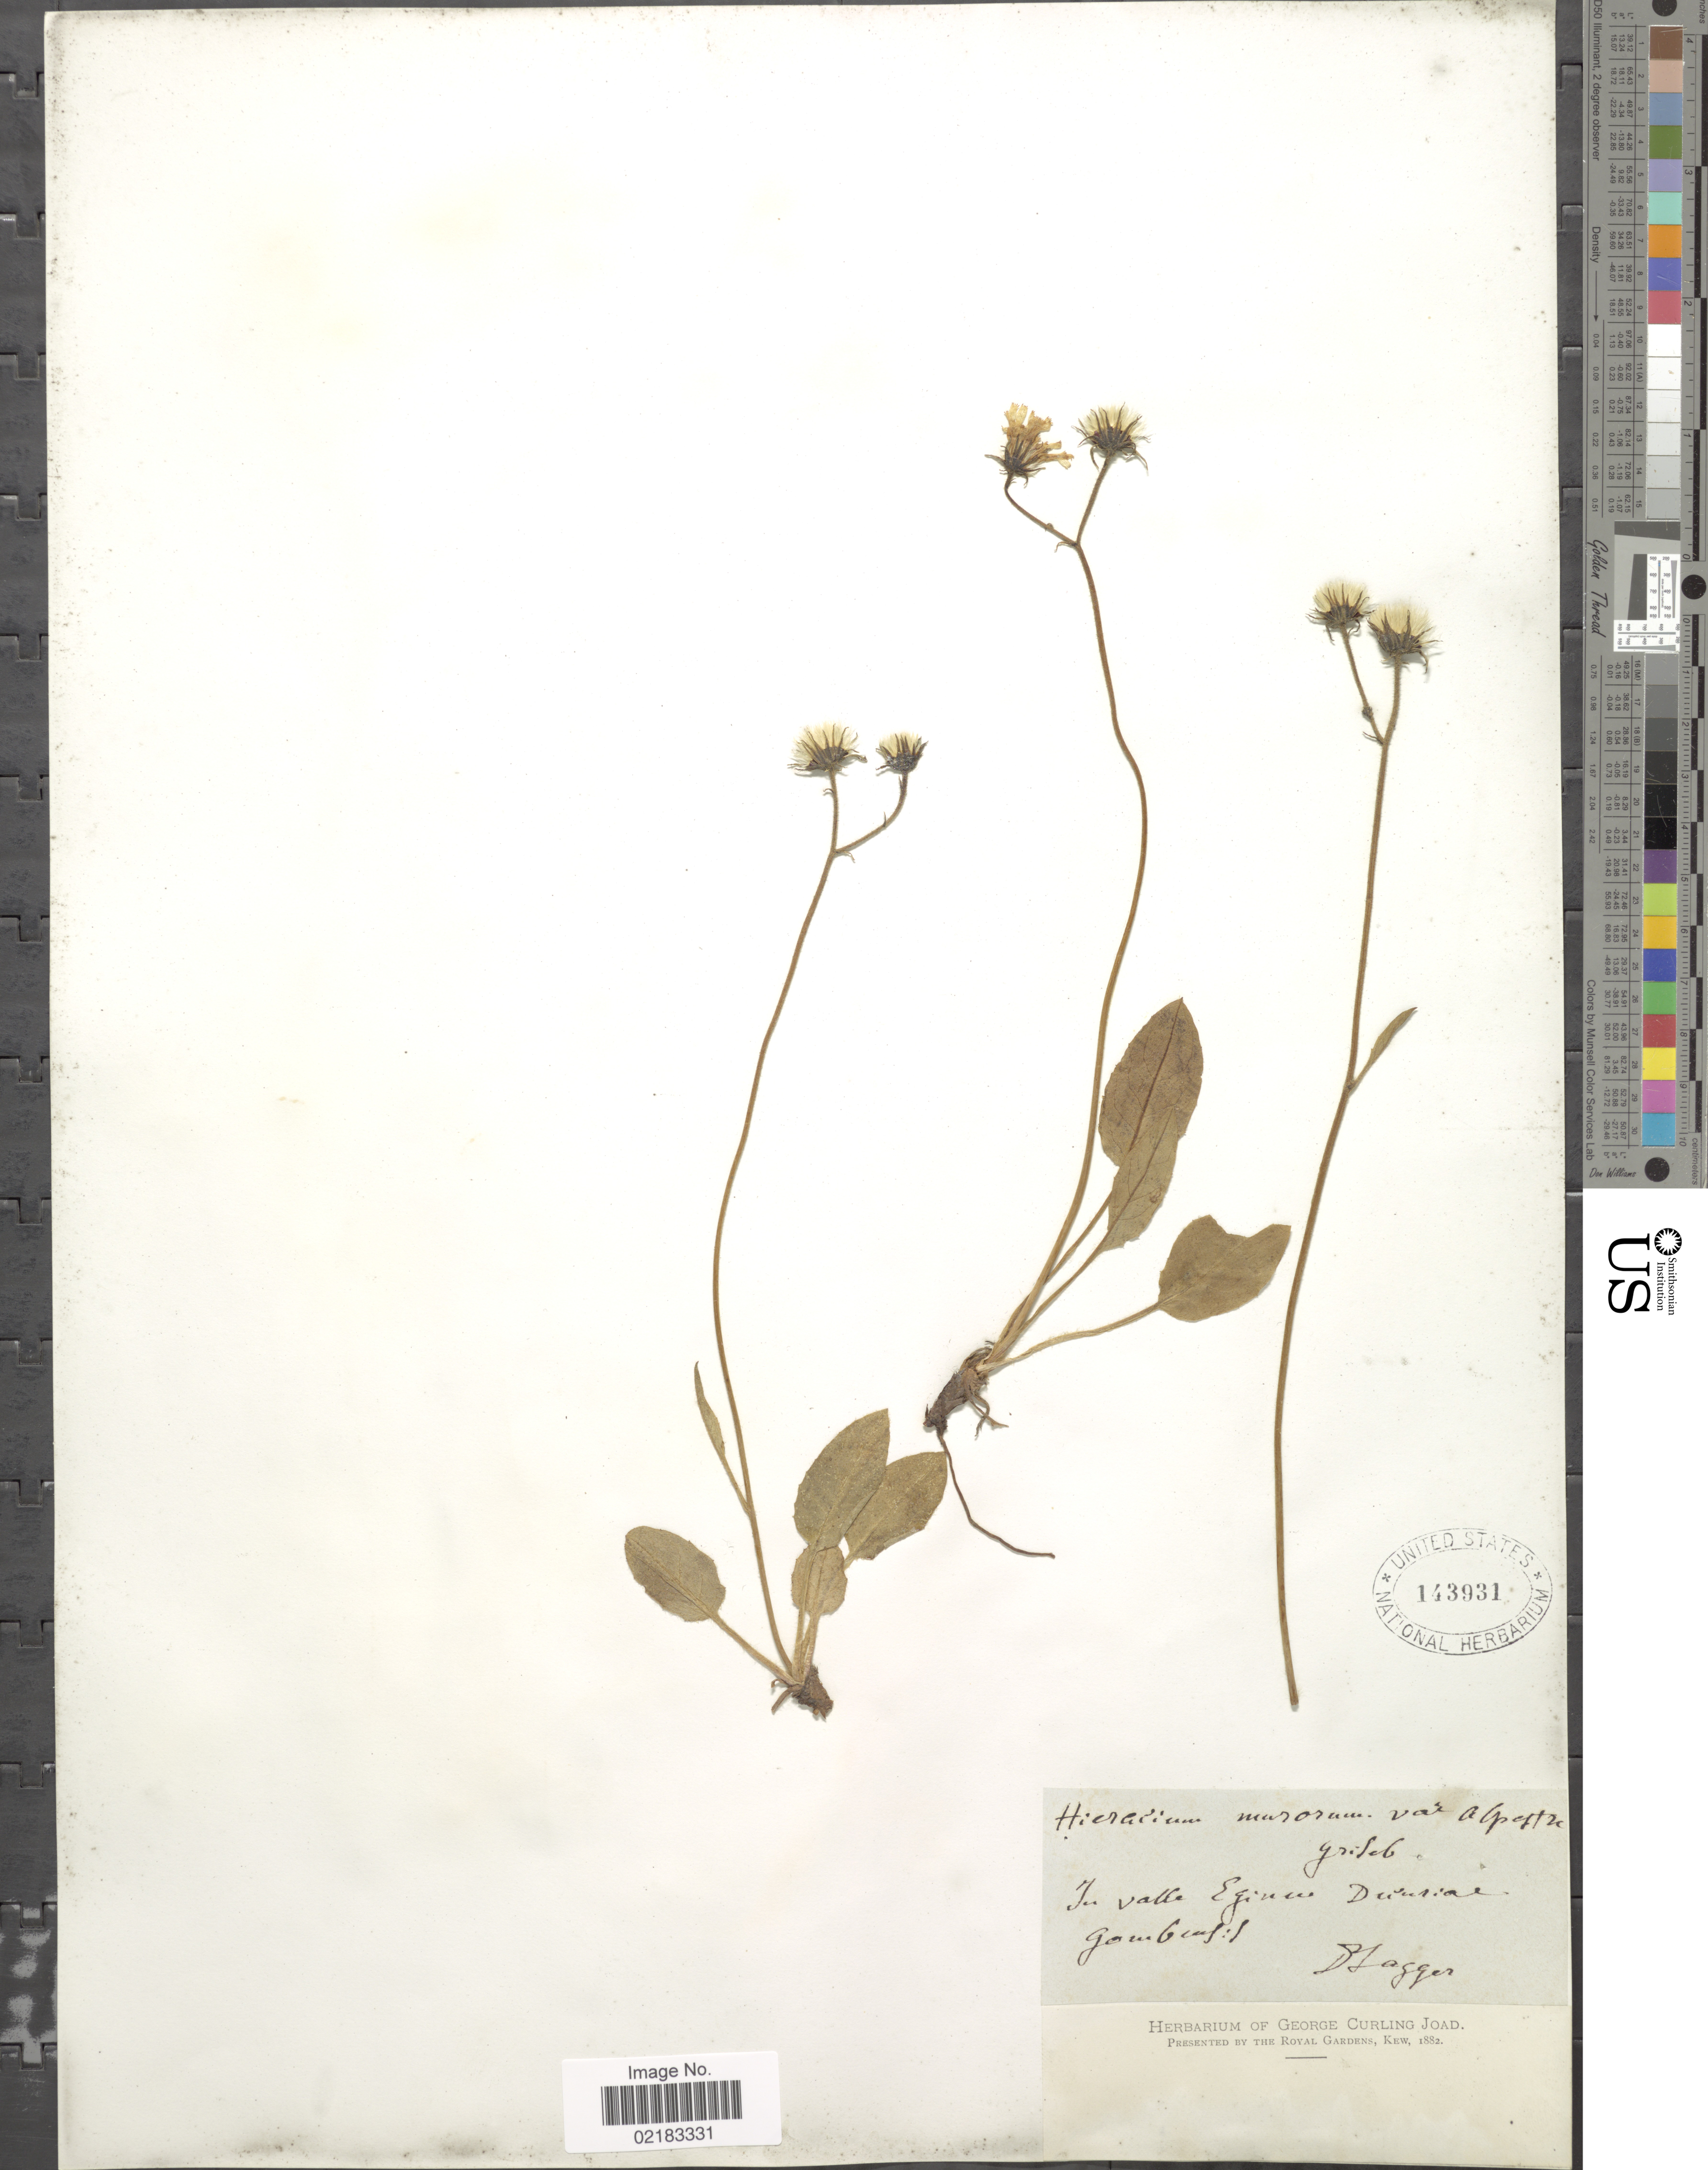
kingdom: Plantae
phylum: Tracheophyta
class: Magnoliopsida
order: Asterales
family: Asteraceae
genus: Hieracium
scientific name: Hieracium murorum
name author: L.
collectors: F. J. Lagger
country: Switzerland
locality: In valle Eginen Durmiae Gombeasis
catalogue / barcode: US 143931